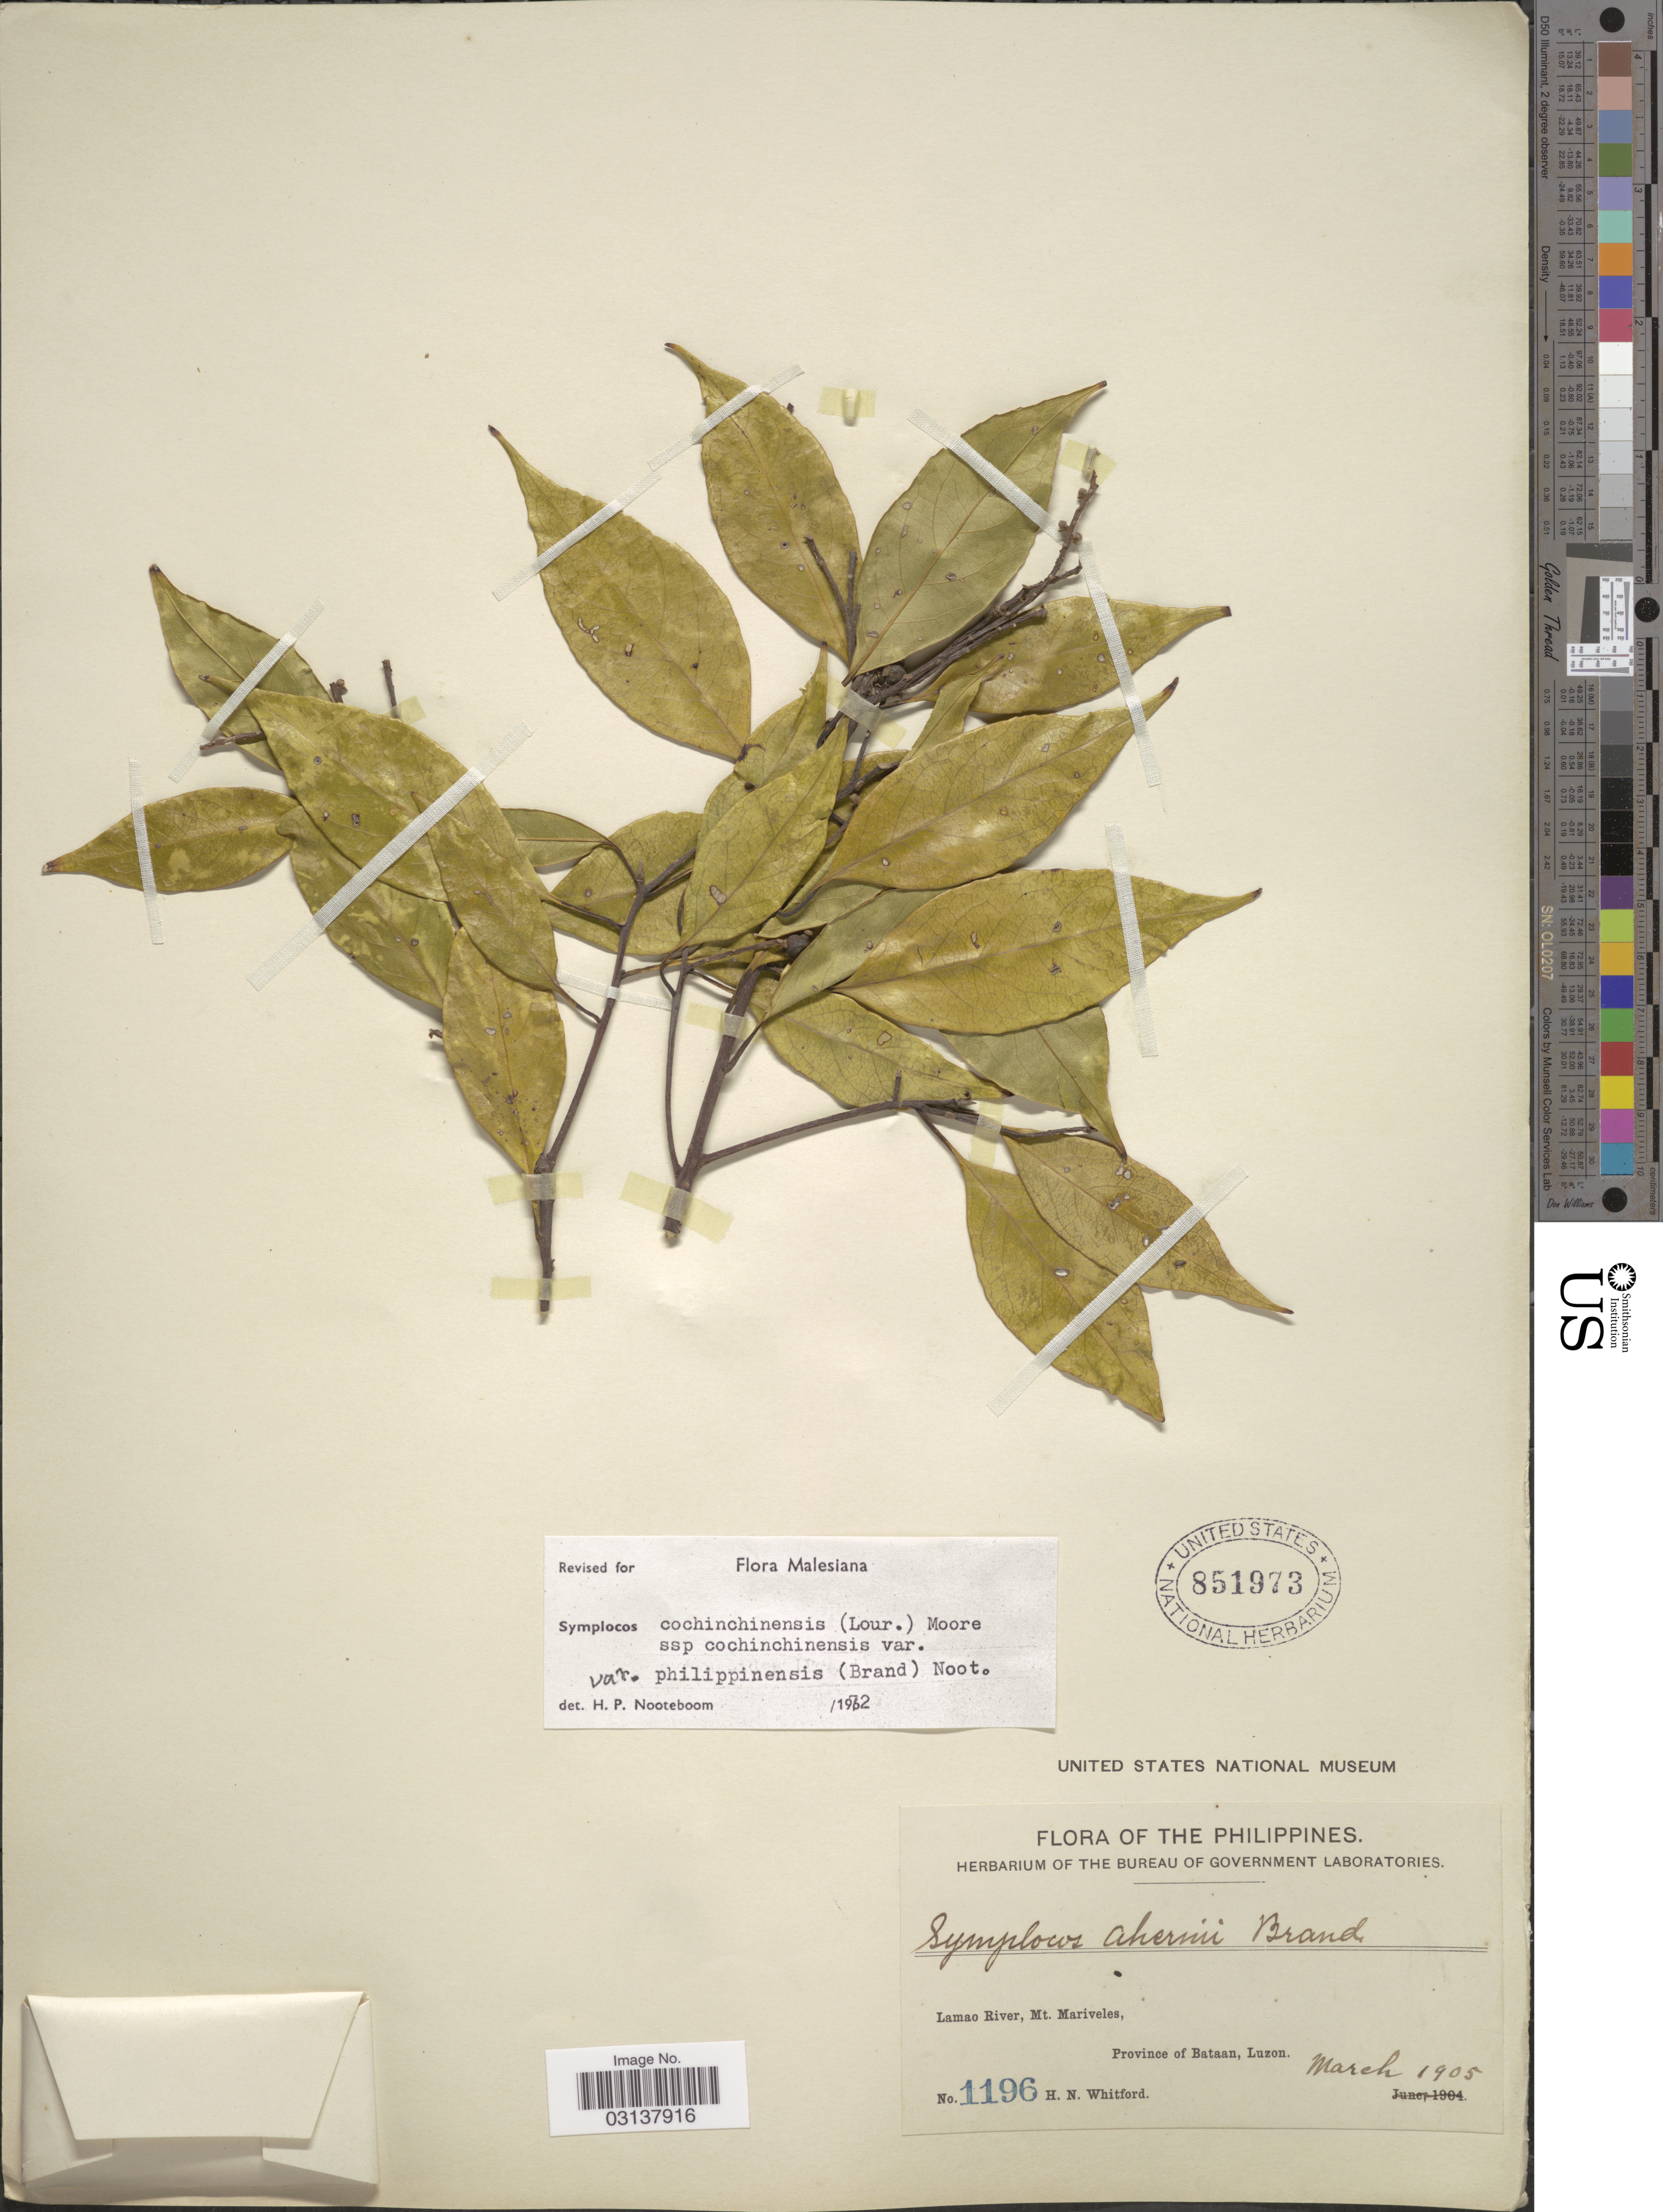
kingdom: Plantae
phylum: Tracheophyta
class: Magnoliopsida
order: Ericales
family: Symplocaceae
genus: Symplocos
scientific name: Symplocos cochinchinensis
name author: (Lour.) S. Moore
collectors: H. N. Whitford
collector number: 1196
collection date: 1905-03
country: Philippines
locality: The Philippines. Lamao River, Mt. Mariveles, Province of Bataan, Luzon.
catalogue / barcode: US 851973